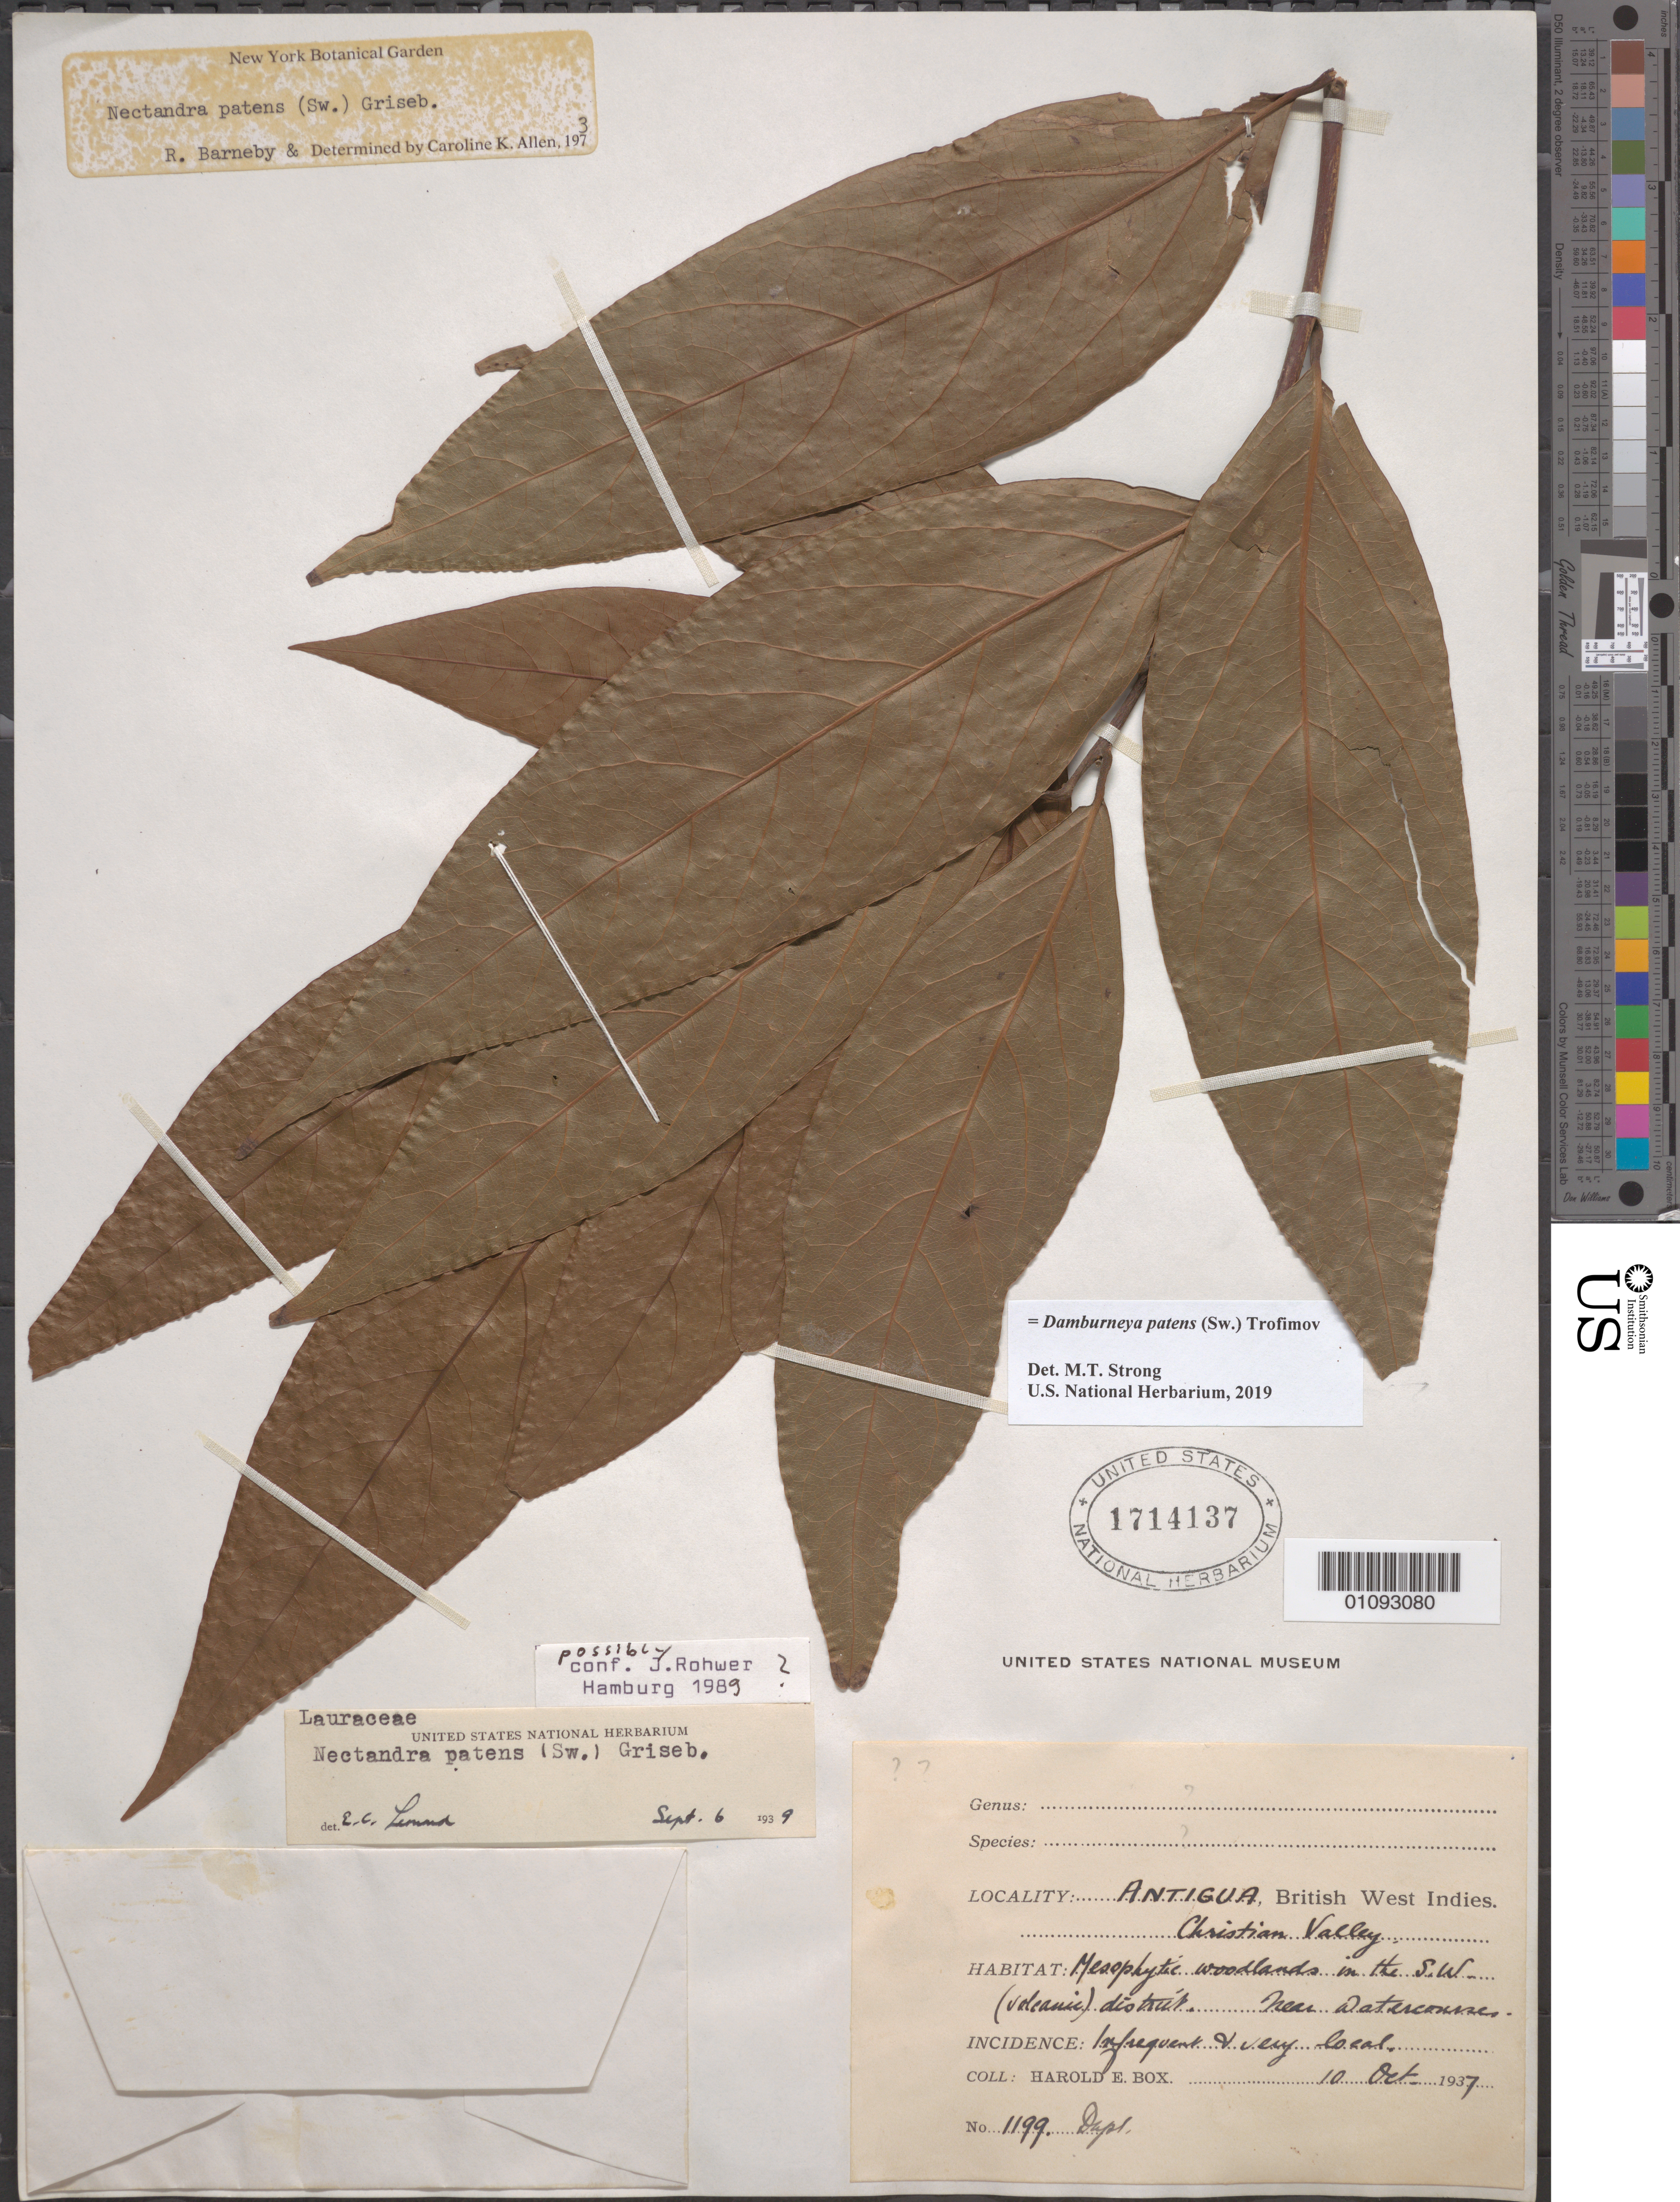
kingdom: Plantae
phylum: Tracheophyta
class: Magnoliopsida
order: Laurales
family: Lauraceae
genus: Damburneya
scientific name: Damburneya patens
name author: (Sw.) Trofimov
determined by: Strong, M. T., (US), Smithsonian Institution - National Museum of Natural History (UNITED STATES)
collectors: H. E. Box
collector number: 1199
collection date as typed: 10 Oct 1937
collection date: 1937-10-10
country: Antigua and Barbuda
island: Leeward Is.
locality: Christian Valley.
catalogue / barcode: US 1714137